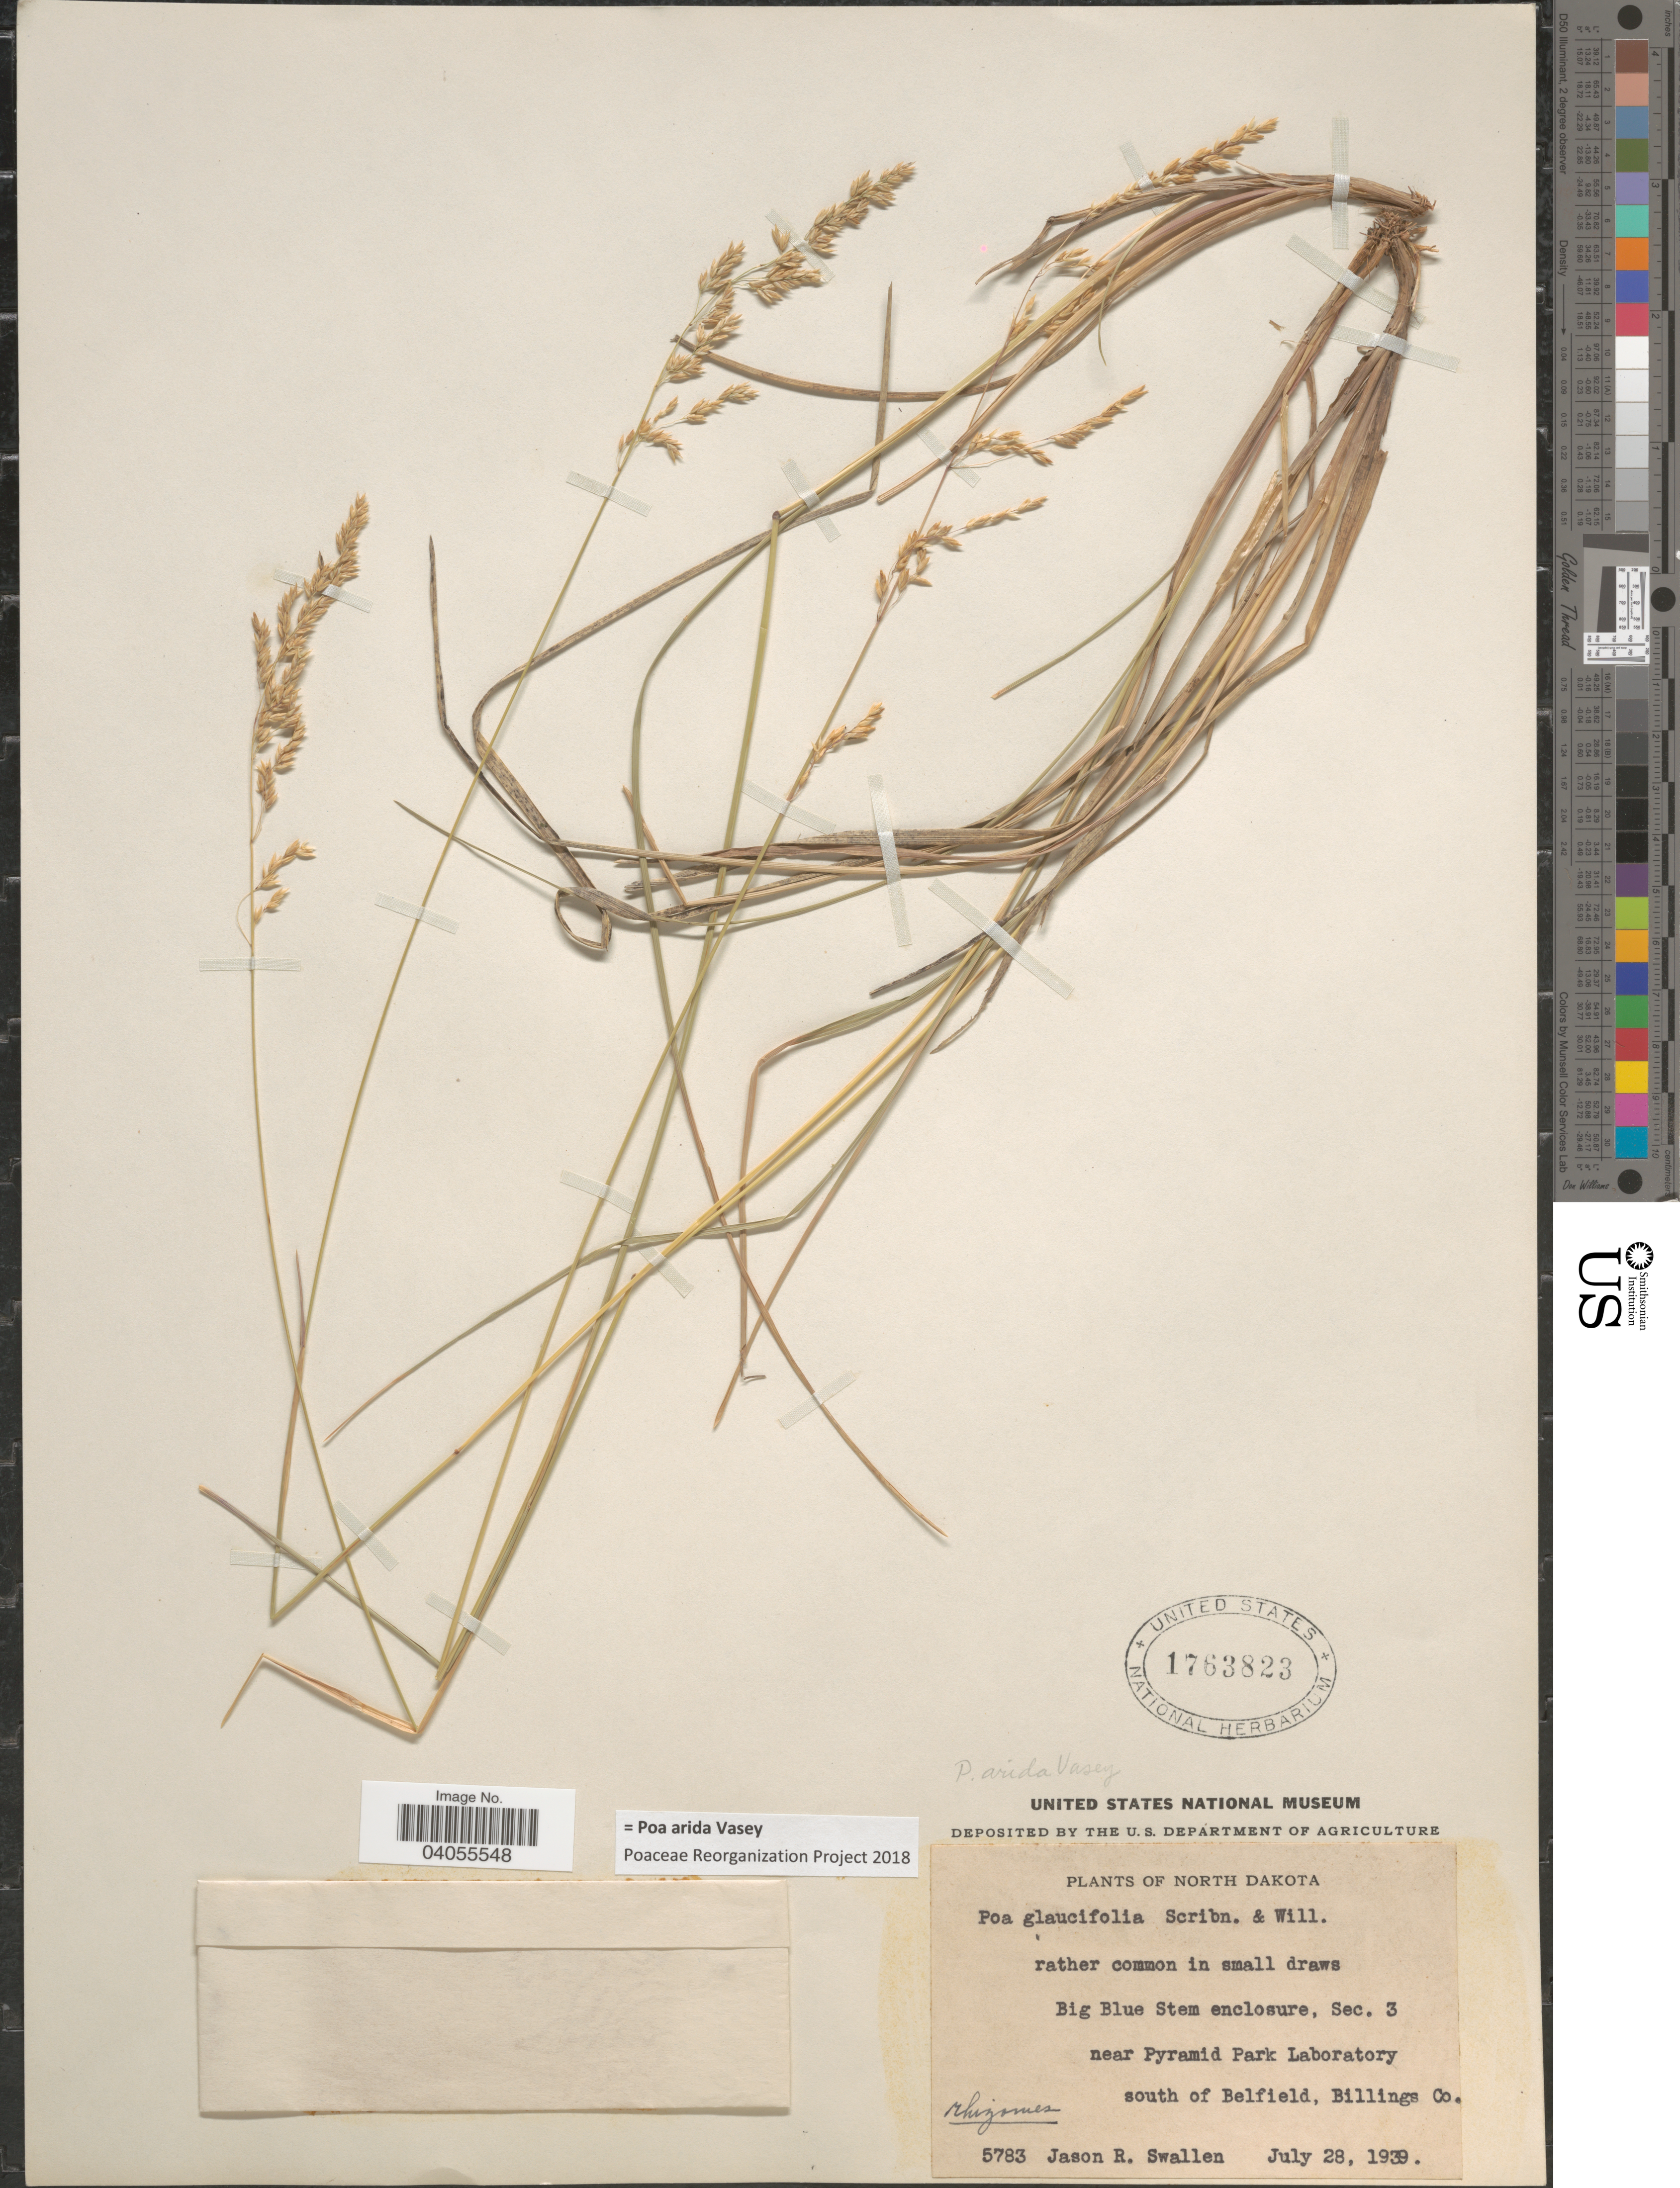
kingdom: Plantae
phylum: Tracheophyta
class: Liliopsida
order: Poales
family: Poaceae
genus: Poa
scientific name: Poa arida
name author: Vasey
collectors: J. R. Swallen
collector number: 5783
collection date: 1939-07-28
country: United States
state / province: North Dakota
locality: Big Blue Stem enclosure, Sec. 3 near Pyramid Park Laboratory, south of Belfield, Billings Co.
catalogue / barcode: US 1763823